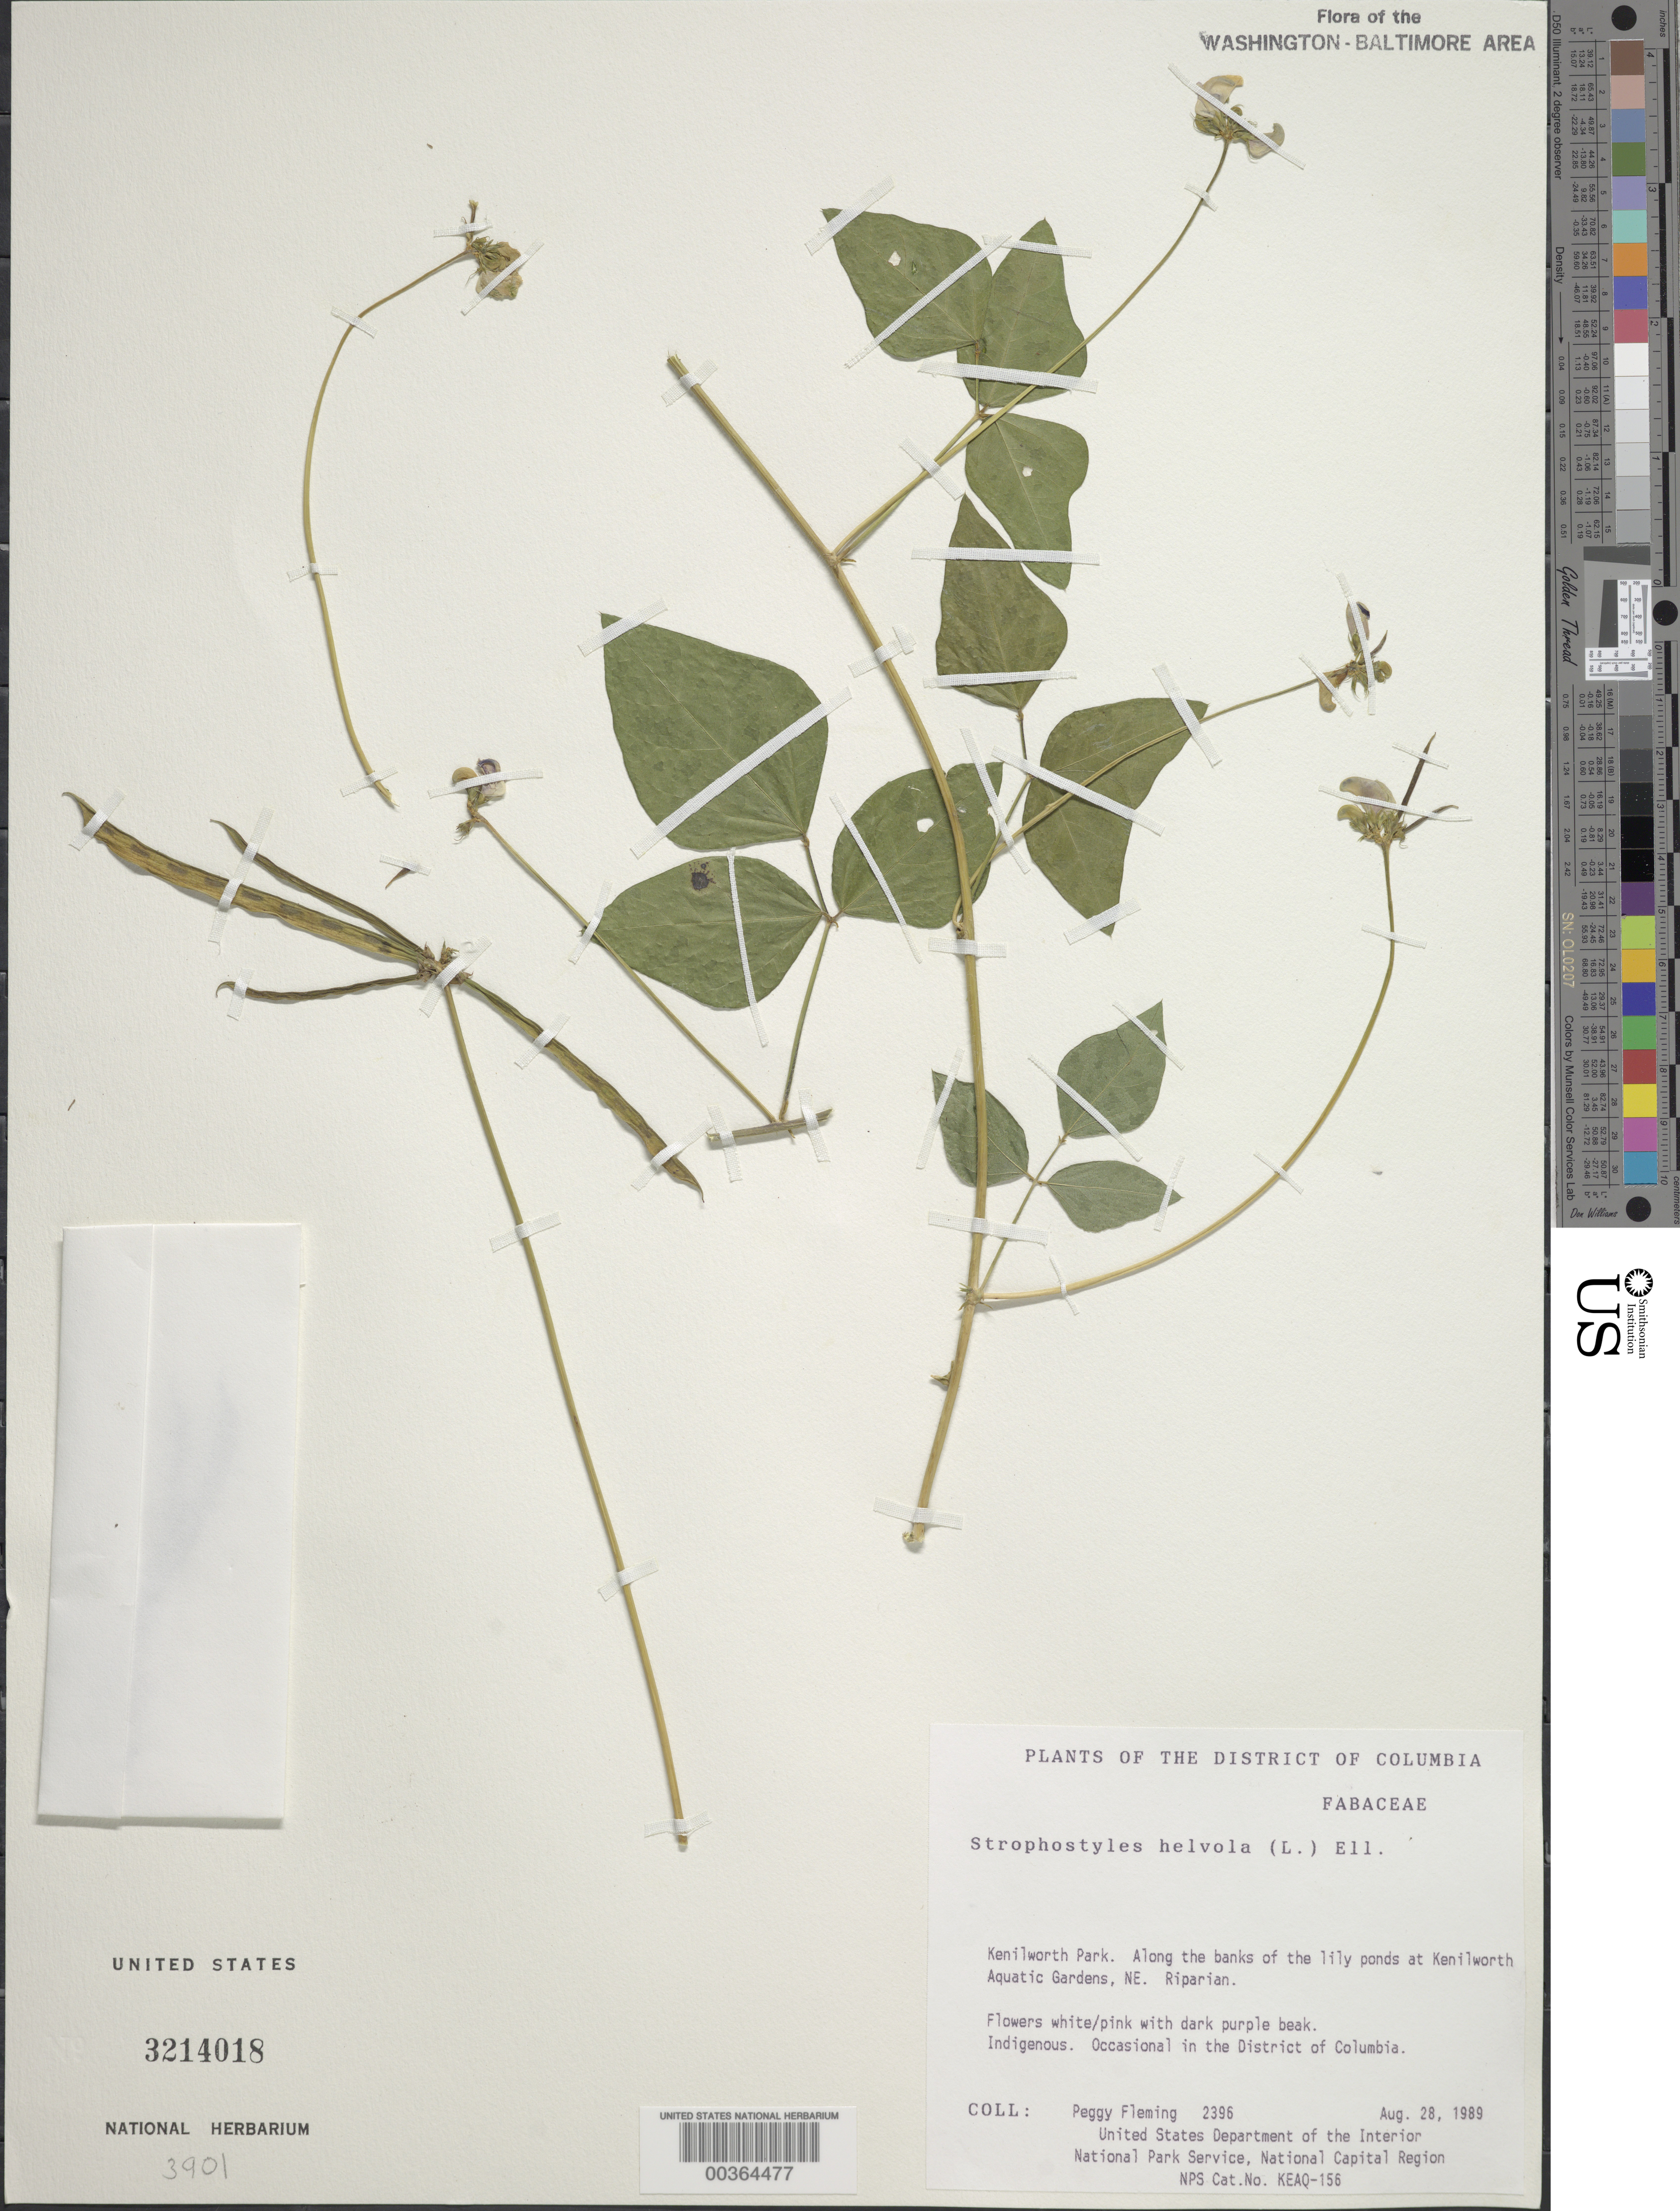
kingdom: Plantae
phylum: Tracheophyta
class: Magnoliopsida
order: Fabales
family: Fabaceae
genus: Strophostyles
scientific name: Strophostyles helvola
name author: (L.) Elliott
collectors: P. Fleming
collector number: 2396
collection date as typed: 28 Aug 1989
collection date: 1989-08-28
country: United States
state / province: District of Columbia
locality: Kenilworth Park, at Kenilworth Aquatic Gardens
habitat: Lily pond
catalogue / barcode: US 3214018